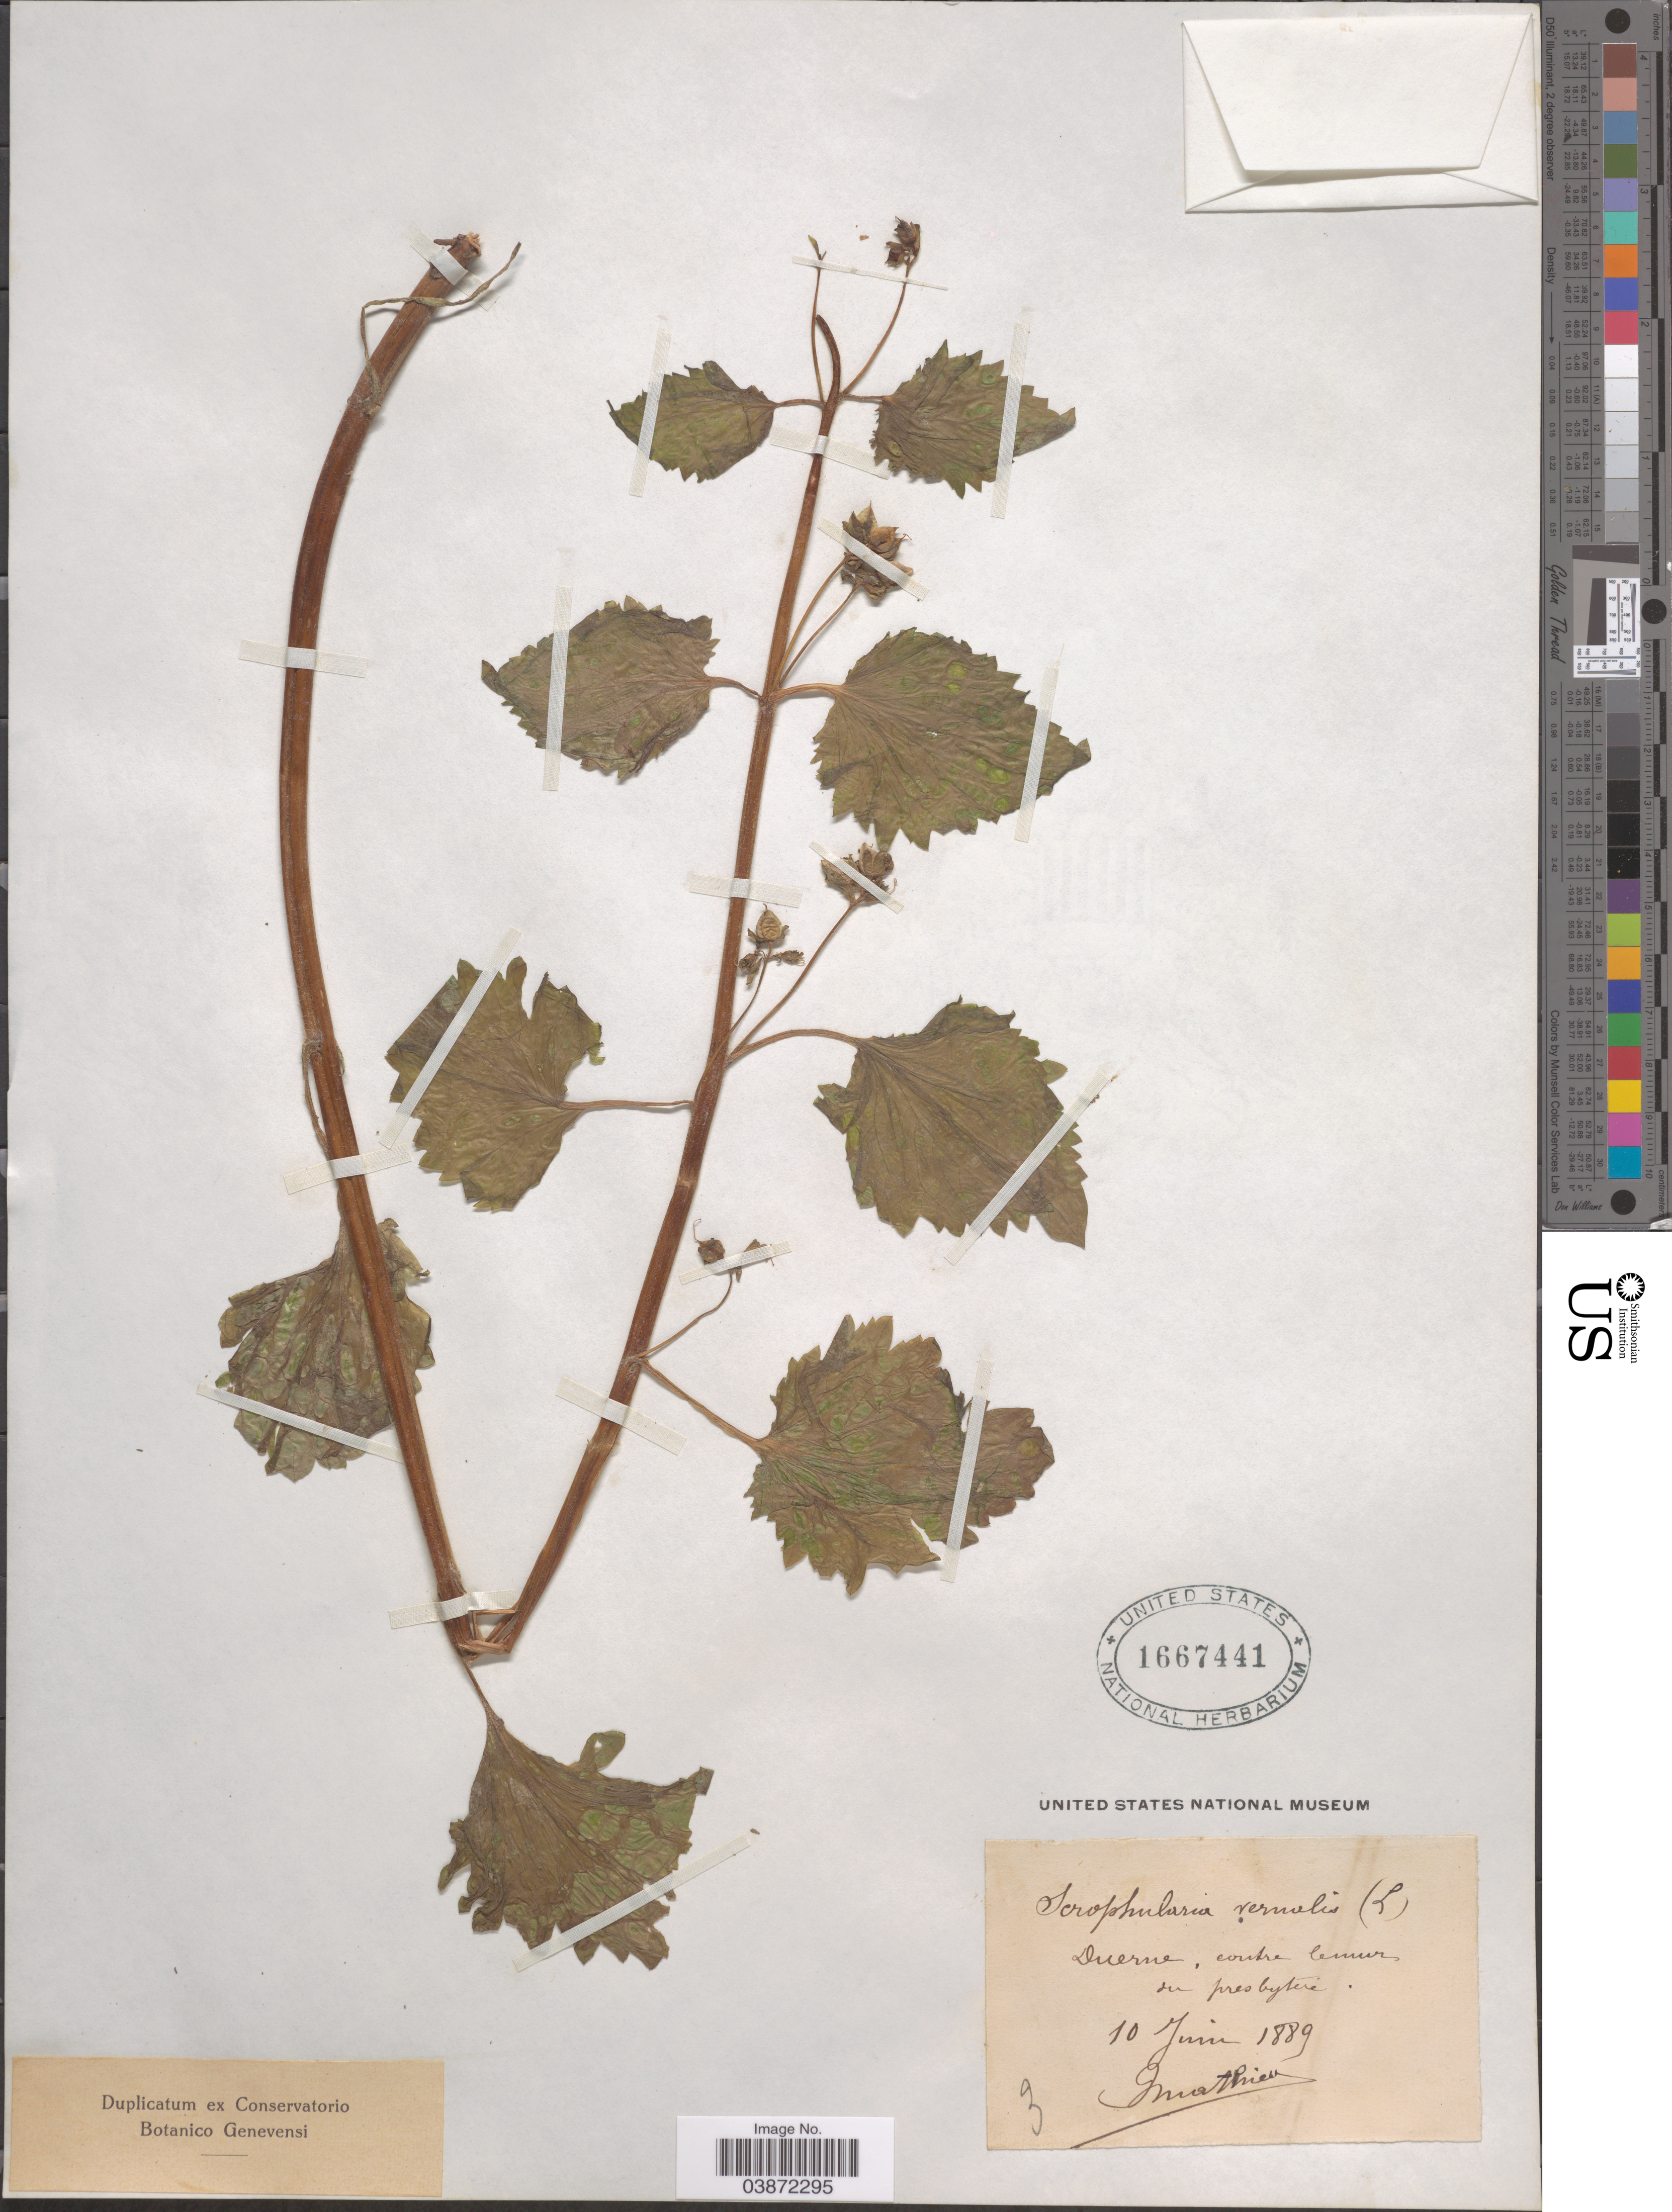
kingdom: Plantae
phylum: Tracheophyta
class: Magnoliopsida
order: Lamiales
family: Scrophulariaceae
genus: Scrophularia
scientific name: Scrophularia vernalis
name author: L.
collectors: G. Mathieu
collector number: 3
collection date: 1889-06-10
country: France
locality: Duerne, contre lemur on presbytere.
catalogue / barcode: US 1667441